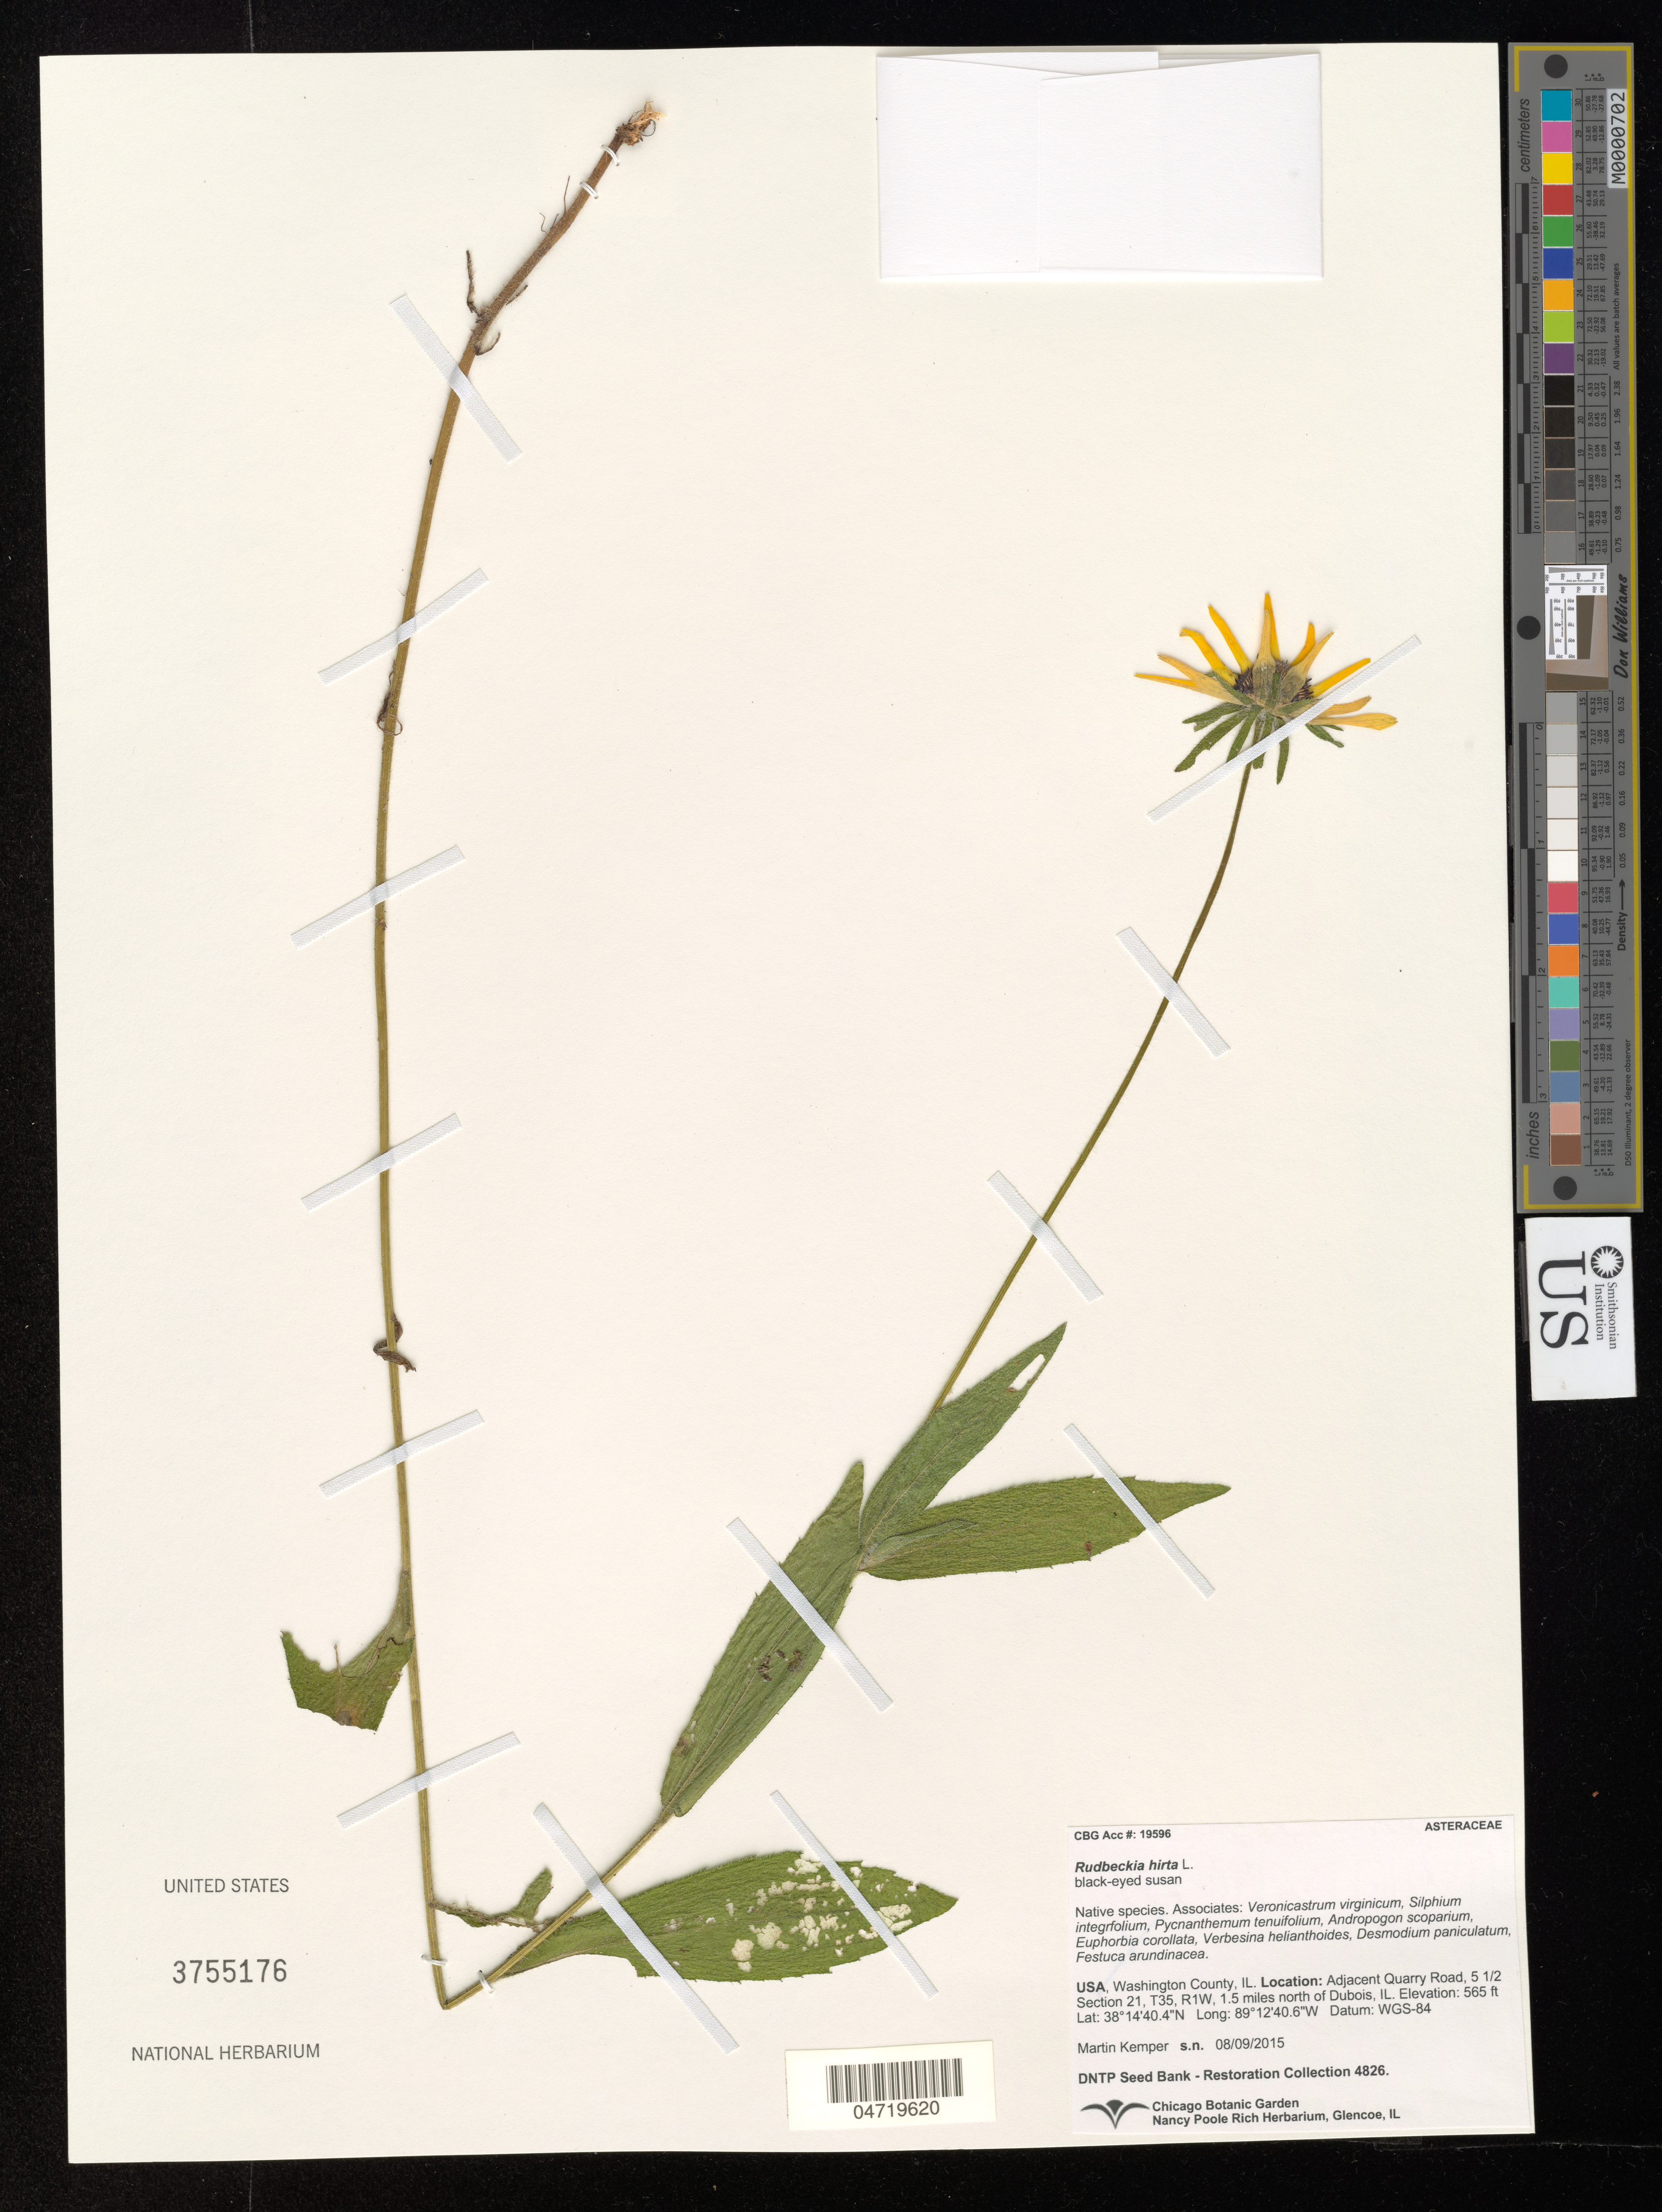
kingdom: Plantae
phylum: Tracheophyta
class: Magnoliopsida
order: Asterales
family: Asteraceae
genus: Rudbeckia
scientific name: Rudbeckia hirta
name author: L.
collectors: M. Kemper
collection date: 2015-08-09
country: United States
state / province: Illinois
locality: Washington County, IL. Adjacent Quarry Road, 5 ½ Section 21, T35, R1W, 1.5 miles north of Dubois, IL.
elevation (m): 172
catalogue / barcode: US 3755176